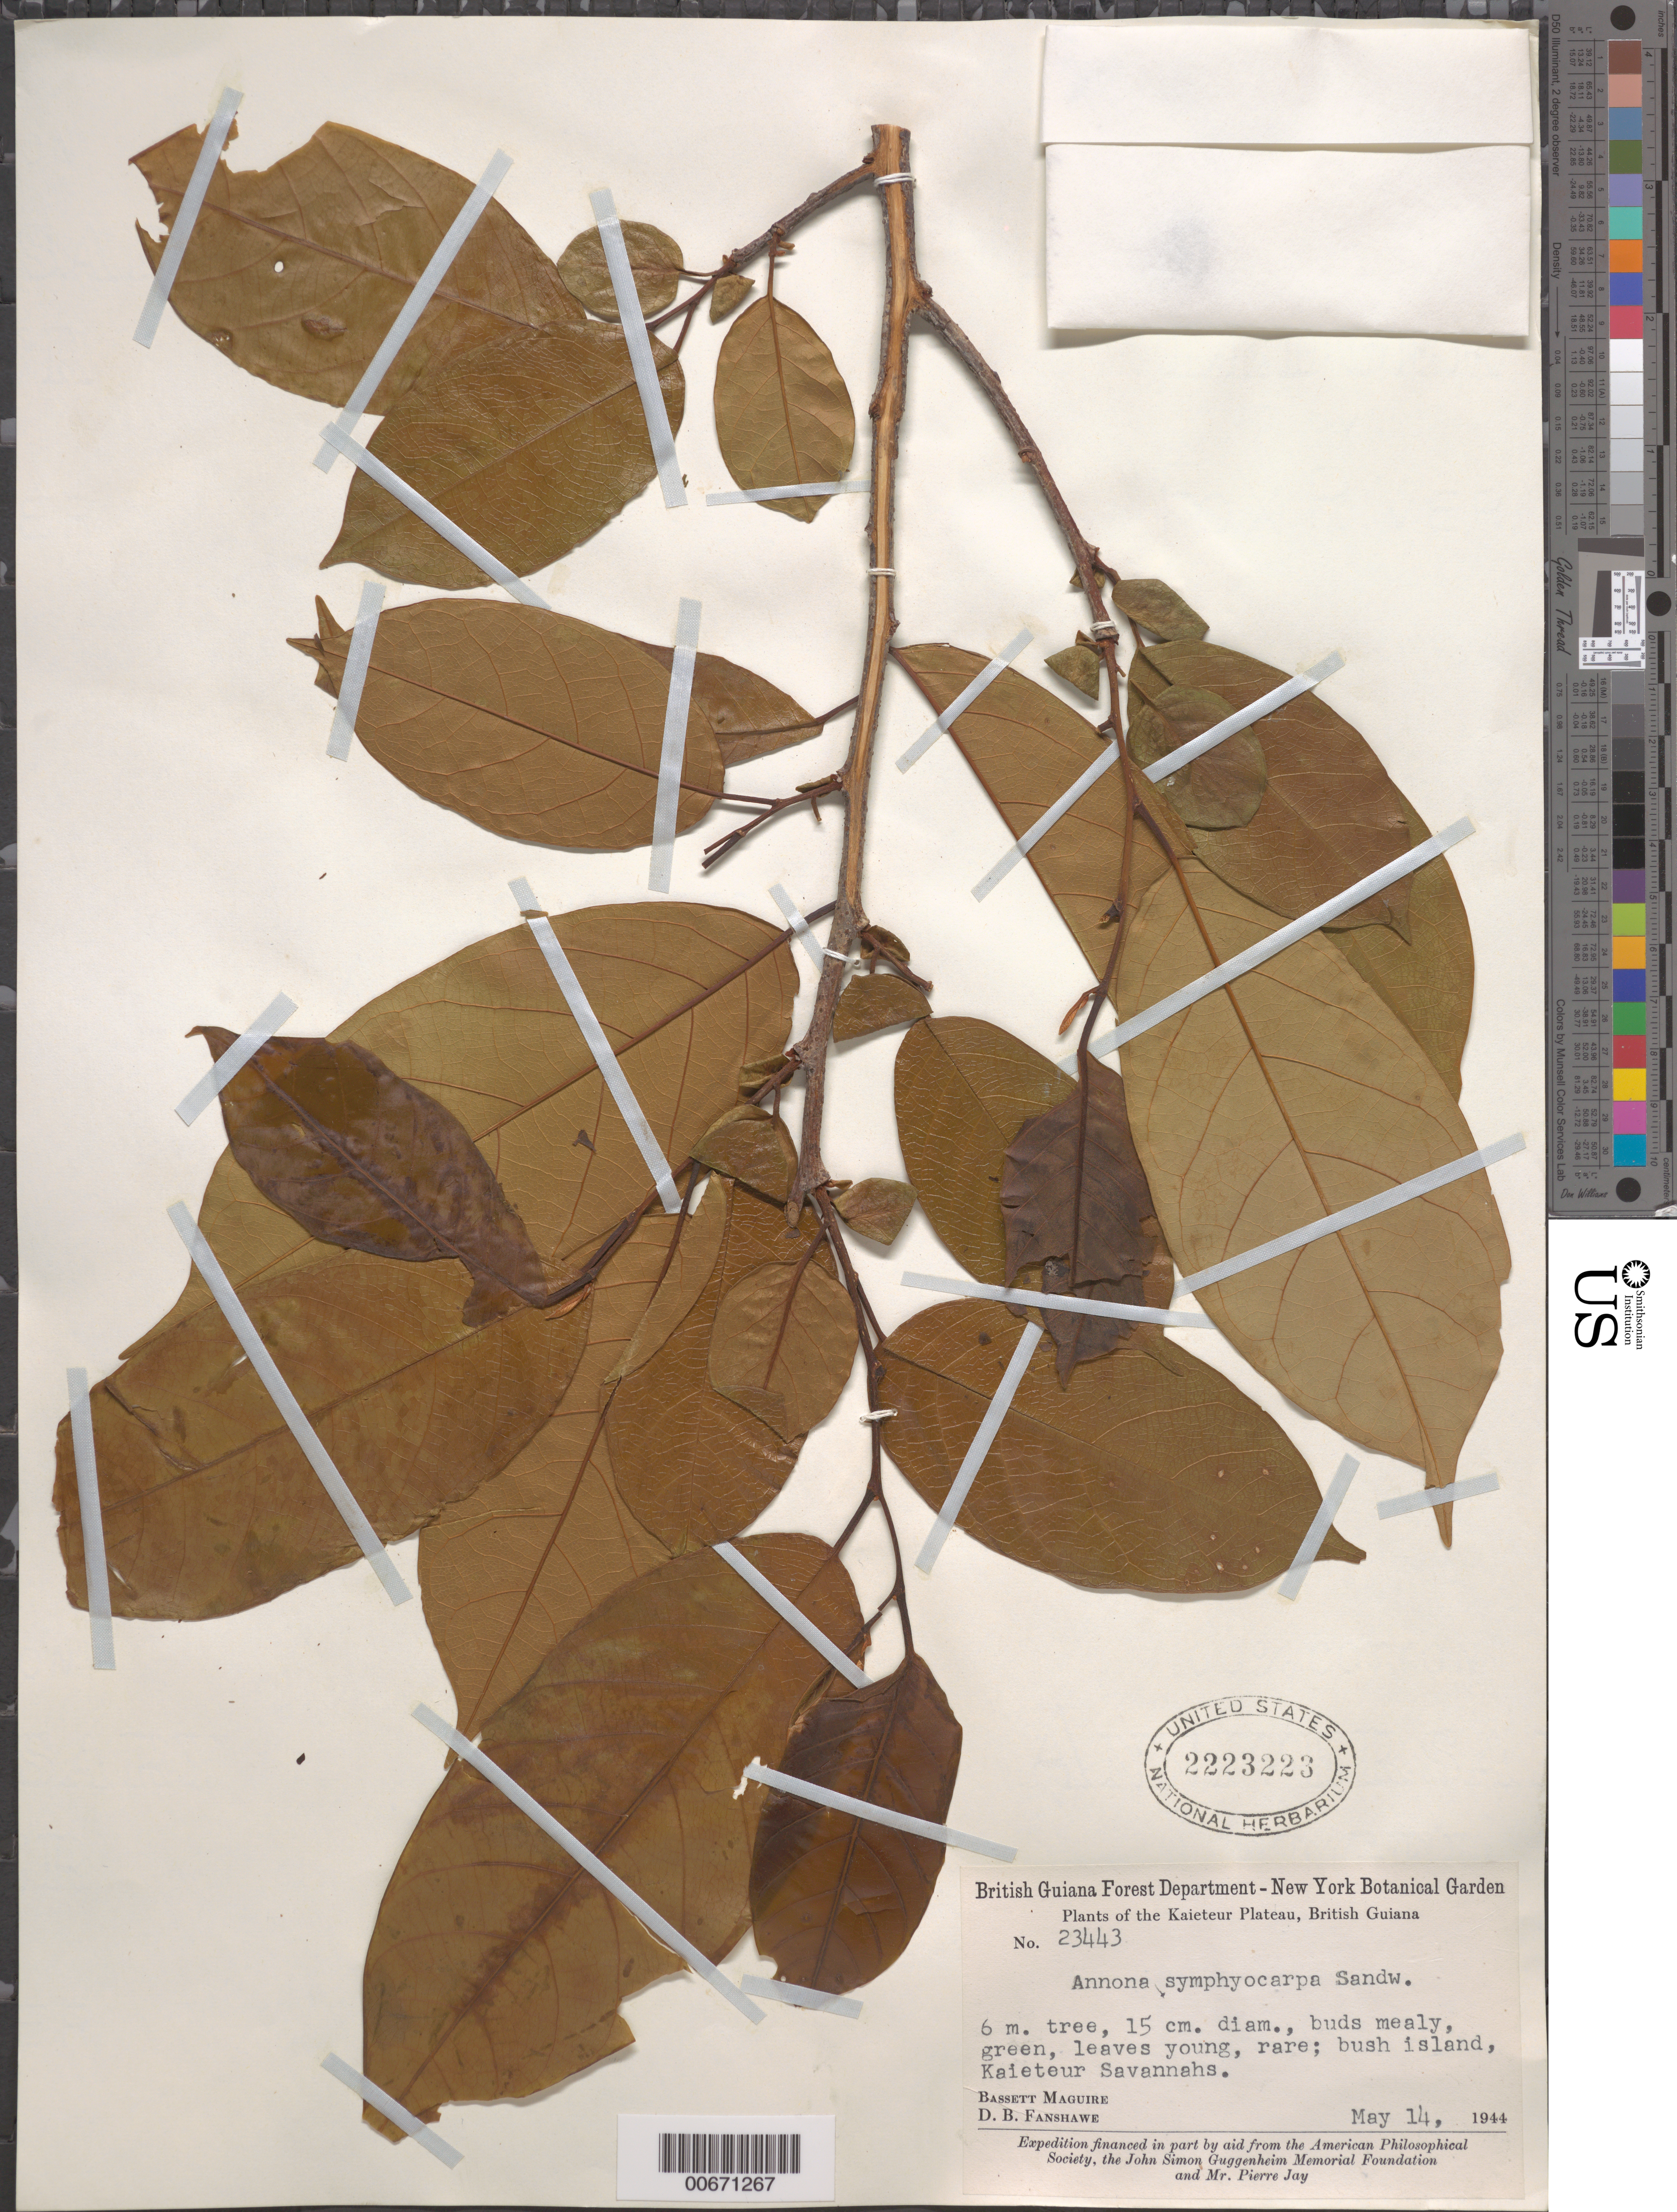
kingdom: Plantae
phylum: Tracheophyta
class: Magnoliopsida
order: Magnoliales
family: Annonaceae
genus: Annona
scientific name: Annona symphyocarpa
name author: Sandwith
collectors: B. Maguire & D. B. Fanshawe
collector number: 23443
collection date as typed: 14-May-44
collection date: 1944-05-14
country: Guyana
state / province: Potaro-Siparuni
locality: Kaieteur Plateau, Kaieteur Savannas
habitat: Bush island on savanna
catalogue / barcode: US 2223223